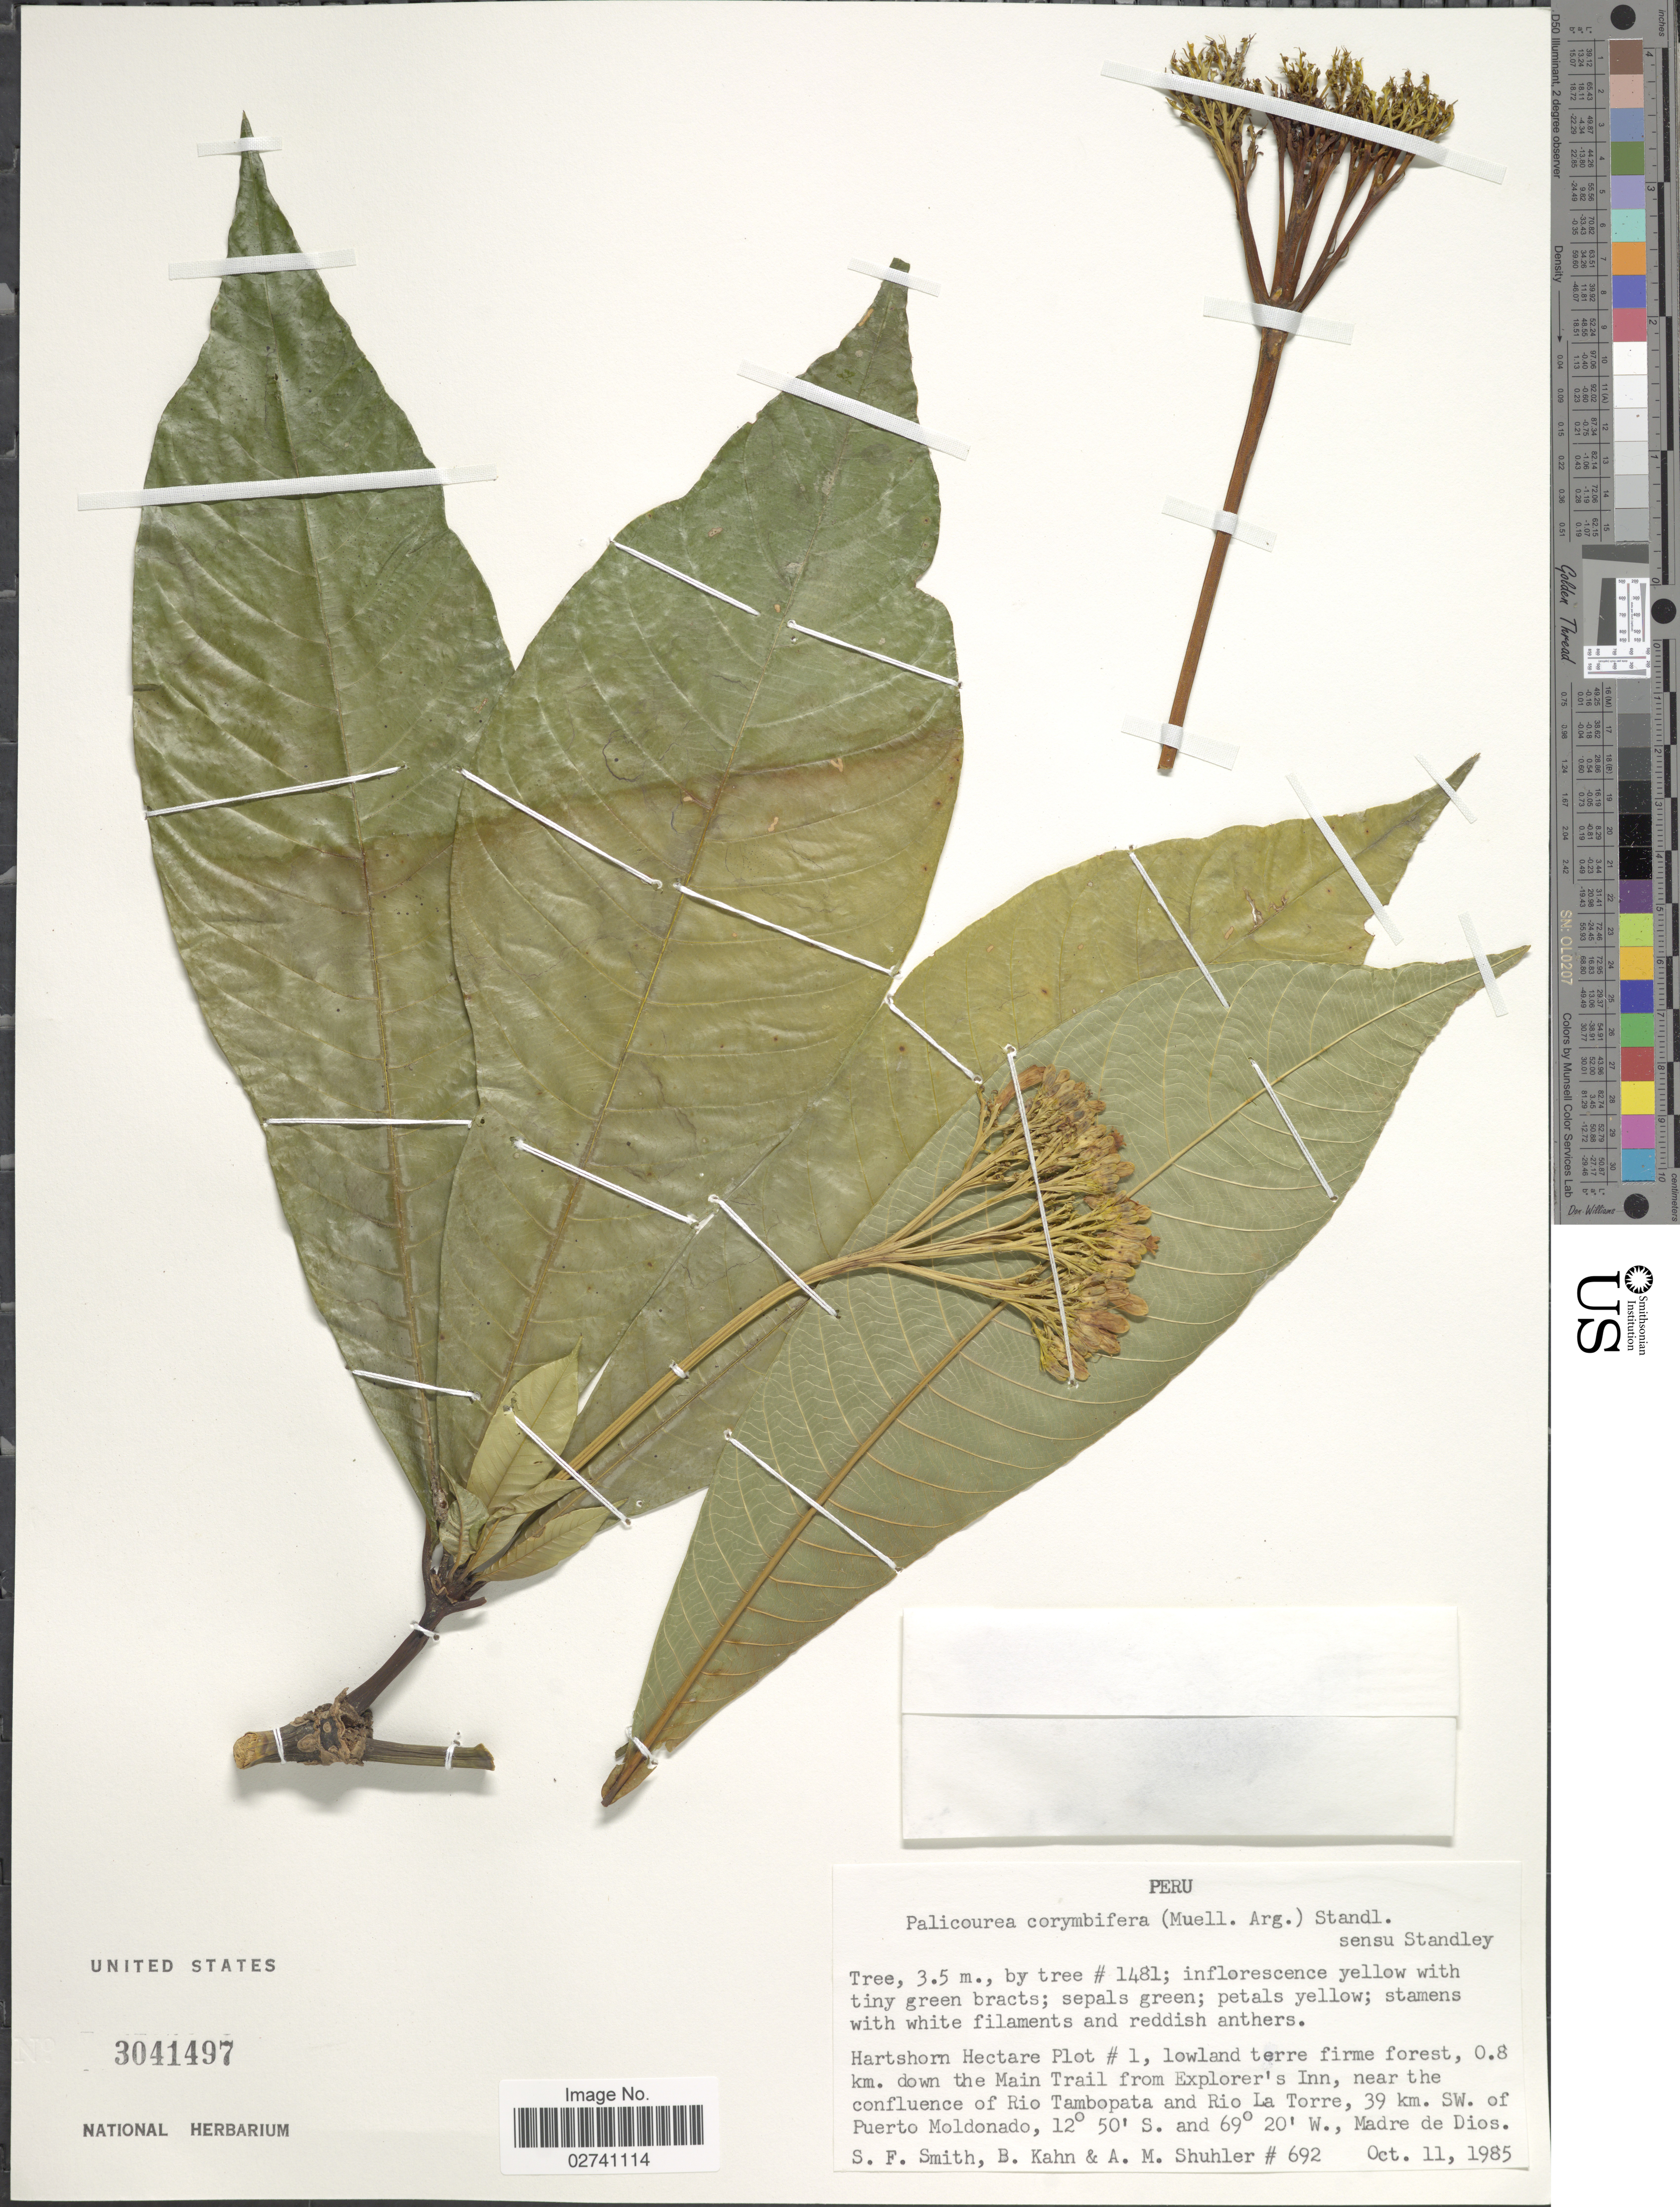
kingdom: Plantae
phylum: Tracheophyta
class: Magnoliopsida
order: Gentianales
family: Rubiaceae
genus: Palicourea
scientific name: Palicourea corymbifera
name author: (Müll. Arg.) Standl.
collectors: S.F. Smith, B. Kahn & A. Shuhler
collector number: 692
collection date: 1985-10-11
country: Peru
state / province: Madre de Dios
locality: Hartshorn Hectare Plot # 1, 0.8 km. down the Main Trail from Explorer's Inn, near the confluence of Rio Tambopata and Rio La Torre, 39 km. SW. of Puerto Moldonado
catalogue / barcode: US 3041497